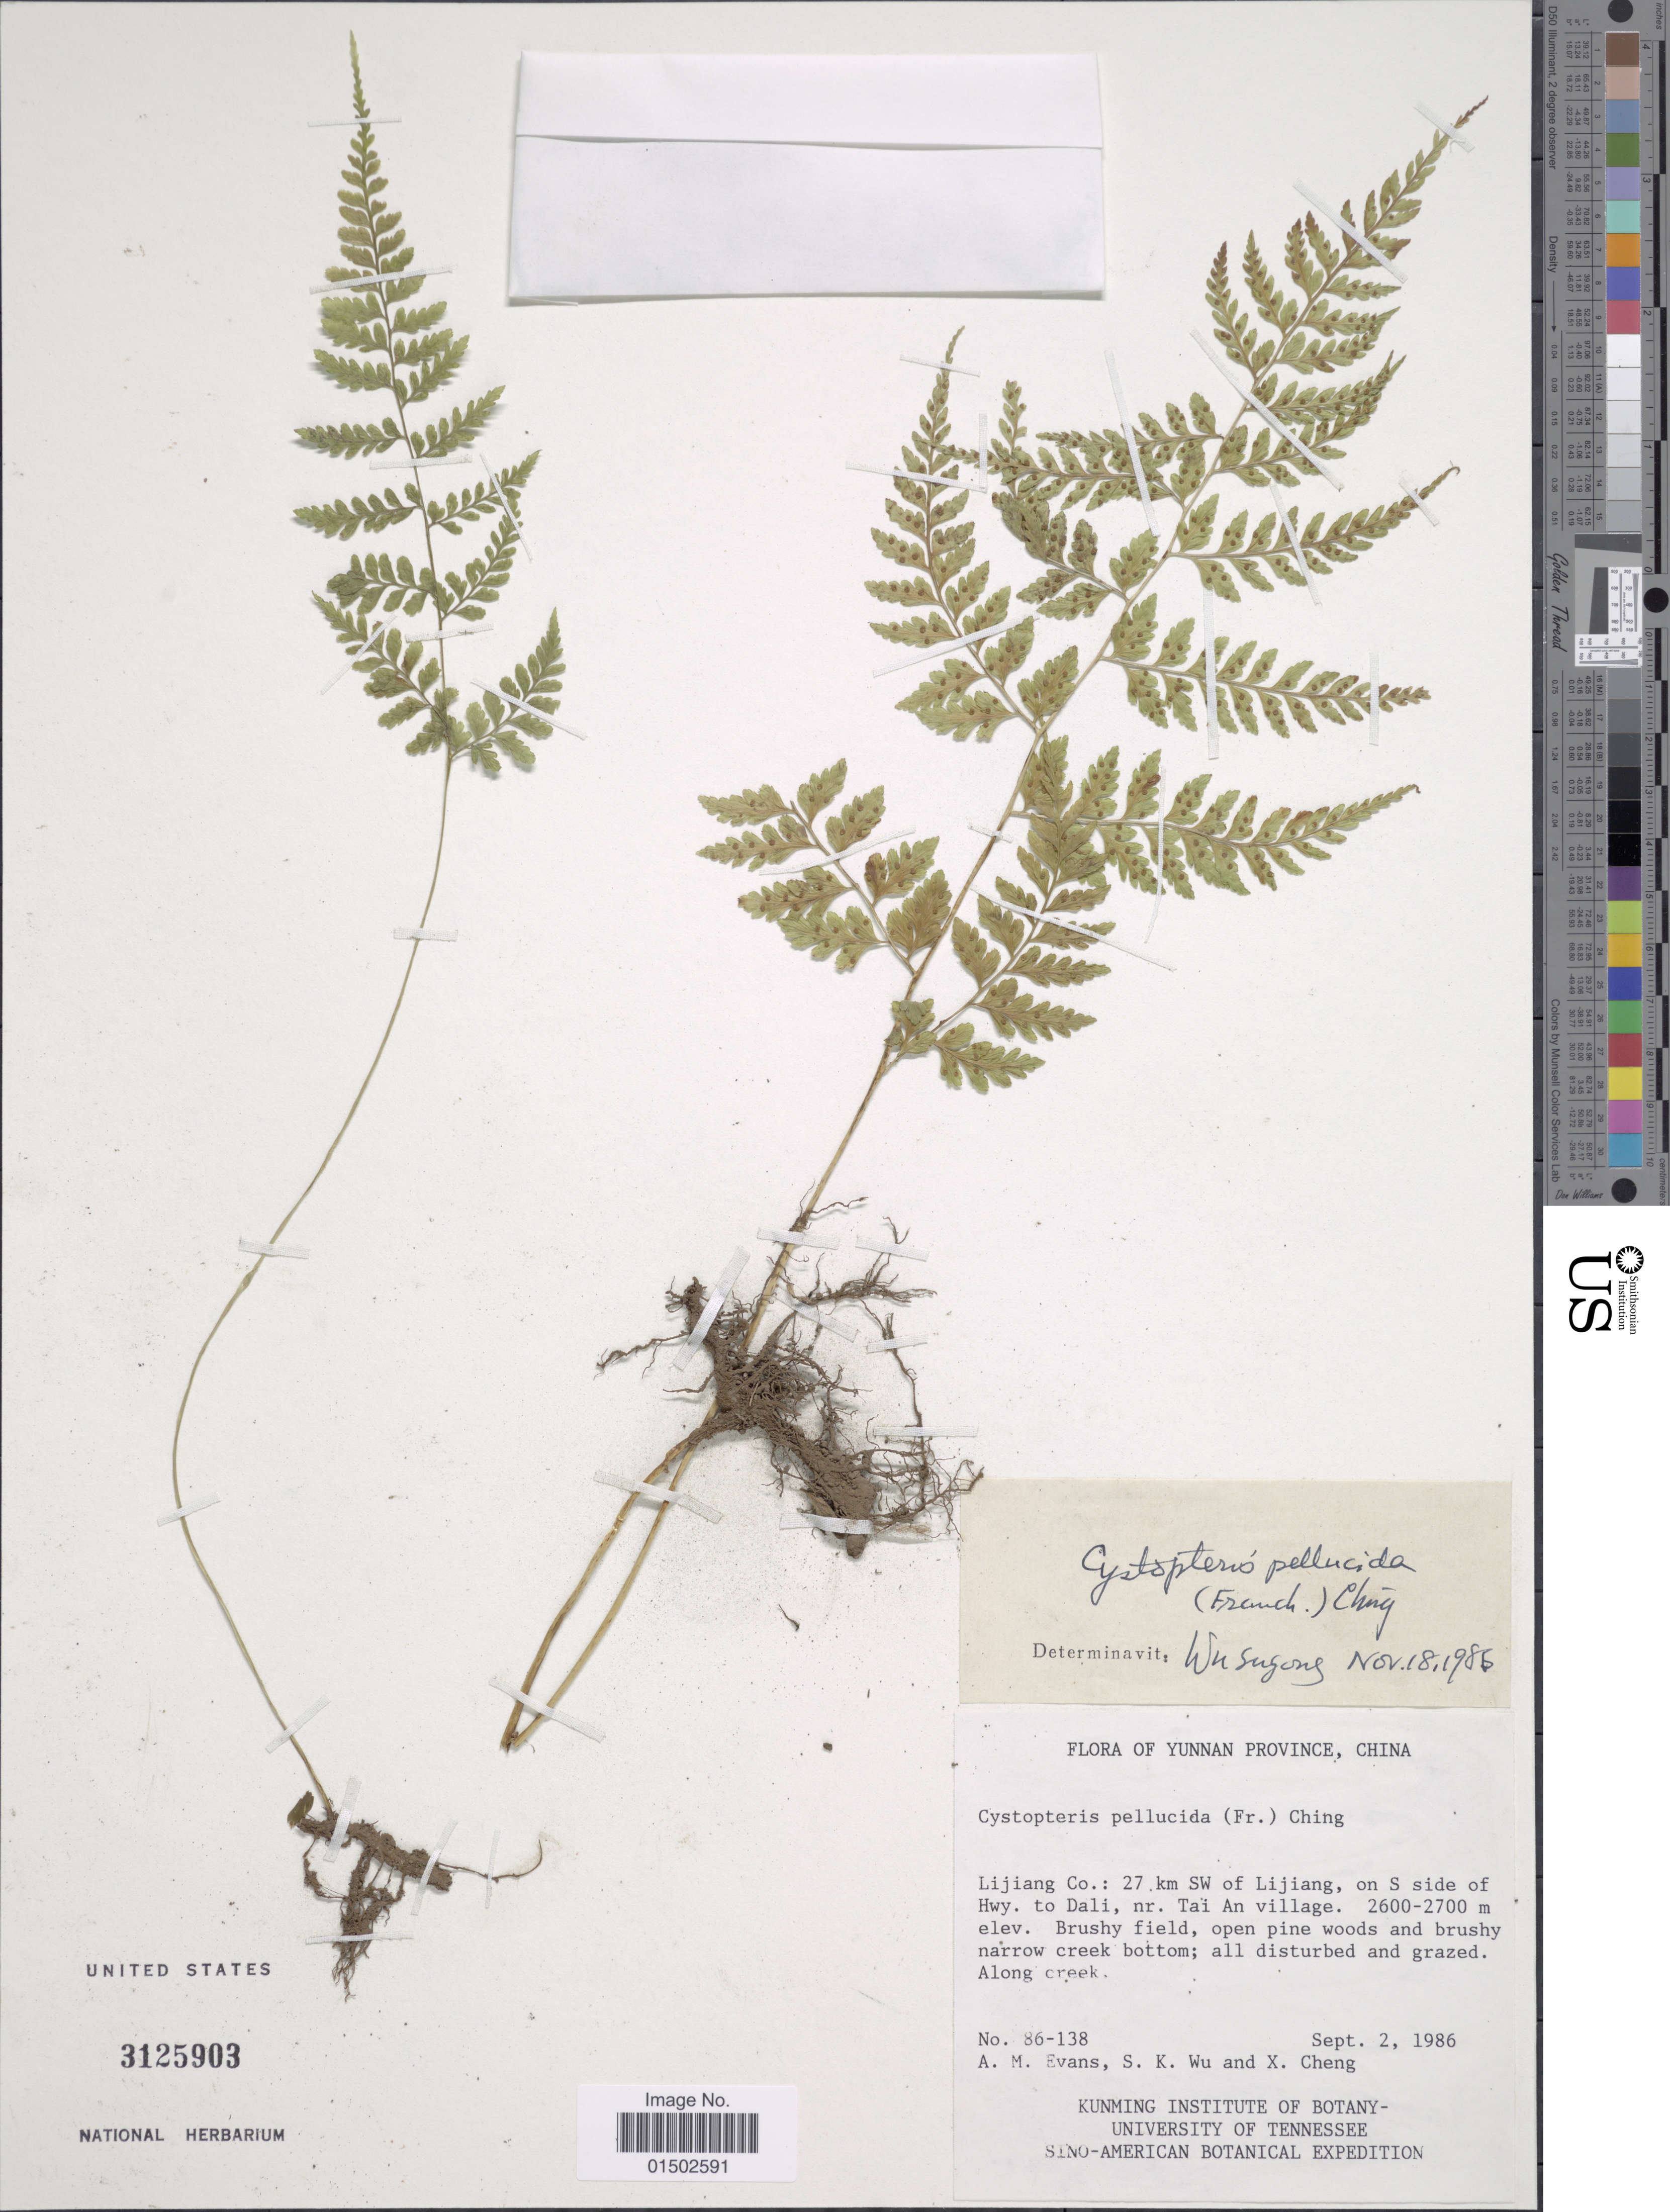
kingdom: Plantae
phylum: Tracheophyta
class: Polypodiopsida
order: Polypodiales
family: Cystopteridaceae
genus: Cystopteris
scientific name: Cystopteris sp.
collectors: A. M. Evans, S. K. Wu & X. Cheng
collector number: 86-138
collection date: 1986-09-02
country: China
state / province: Yunnan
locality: Lijiang Co., :27 km of Lijiang, on S side of Hwy. to Dali, nr. Tai An village. Brushy field, open pine woods and brushy narrow creek bottom; all disturbed and grazed. Along creek.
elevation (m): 2600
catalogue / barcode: US 3125903